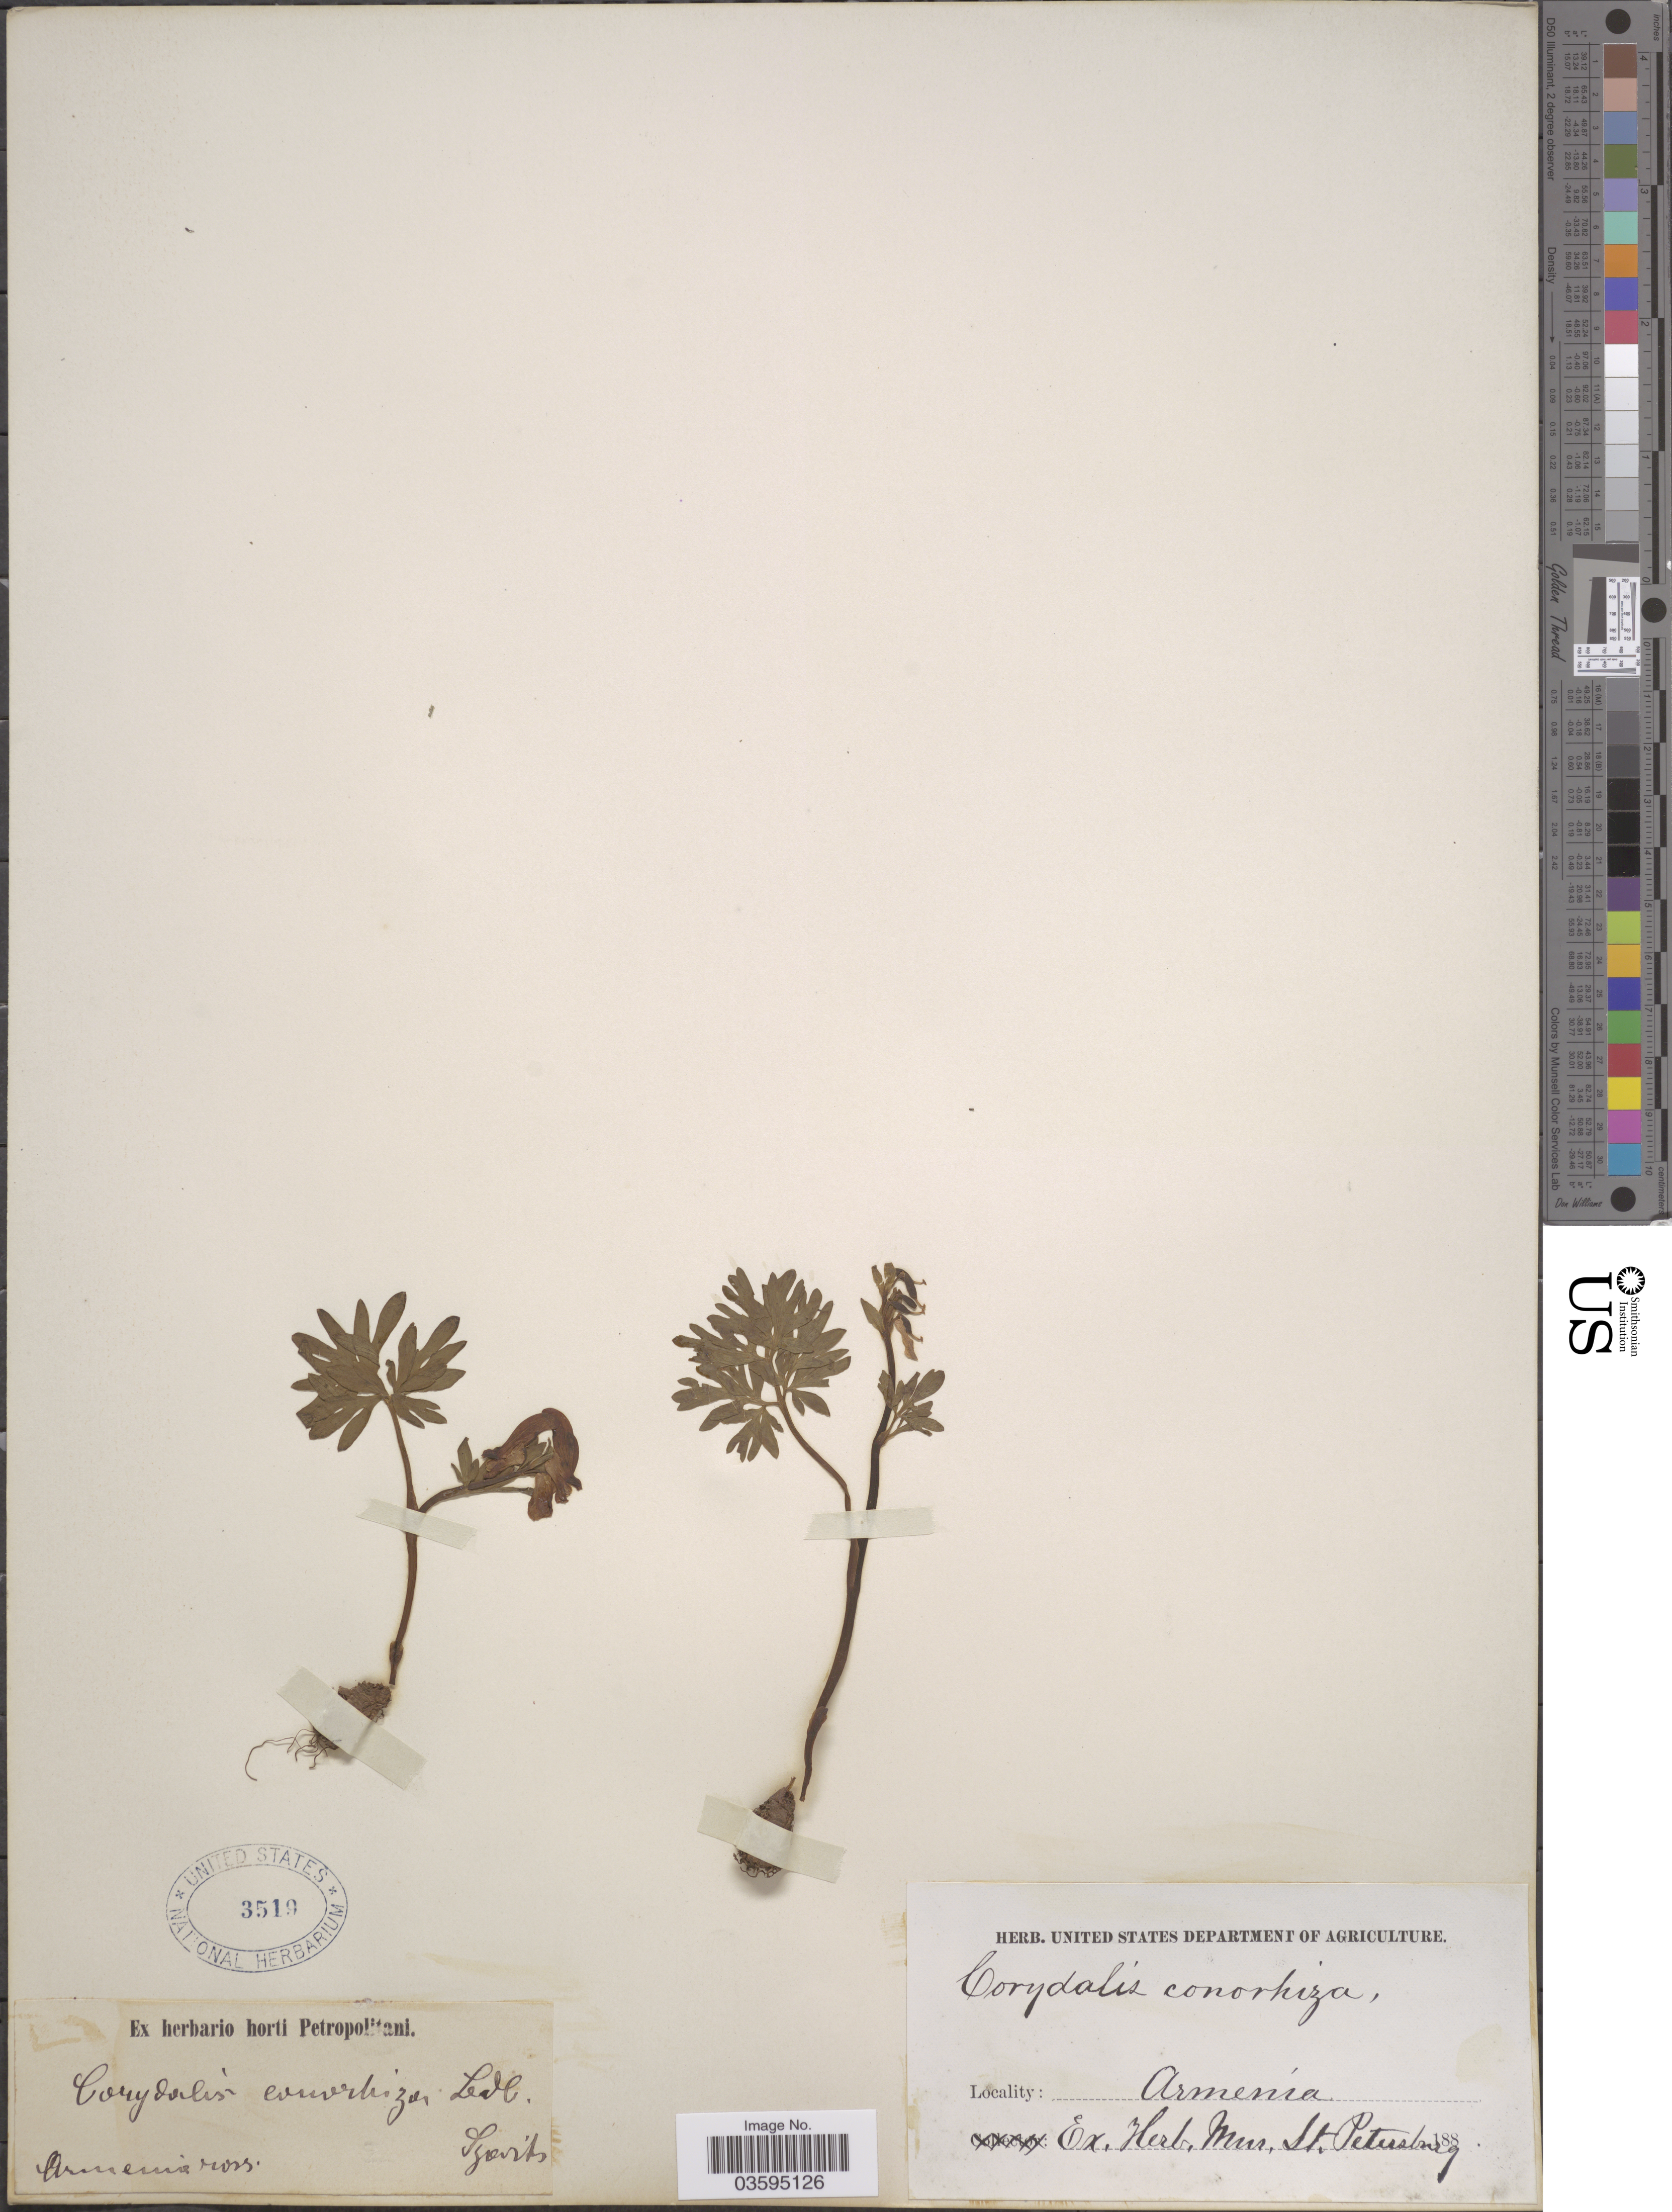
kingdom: Plantae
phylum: Tracheophyta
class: Magnoliopsida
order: Ranunculales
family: Papaveraceae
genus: Corydalis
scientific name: Corydalis conorhiza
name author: Ledeb.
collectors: Szovits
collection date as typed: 188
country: Armenia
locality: Armenia ross.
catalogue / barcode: US 3519